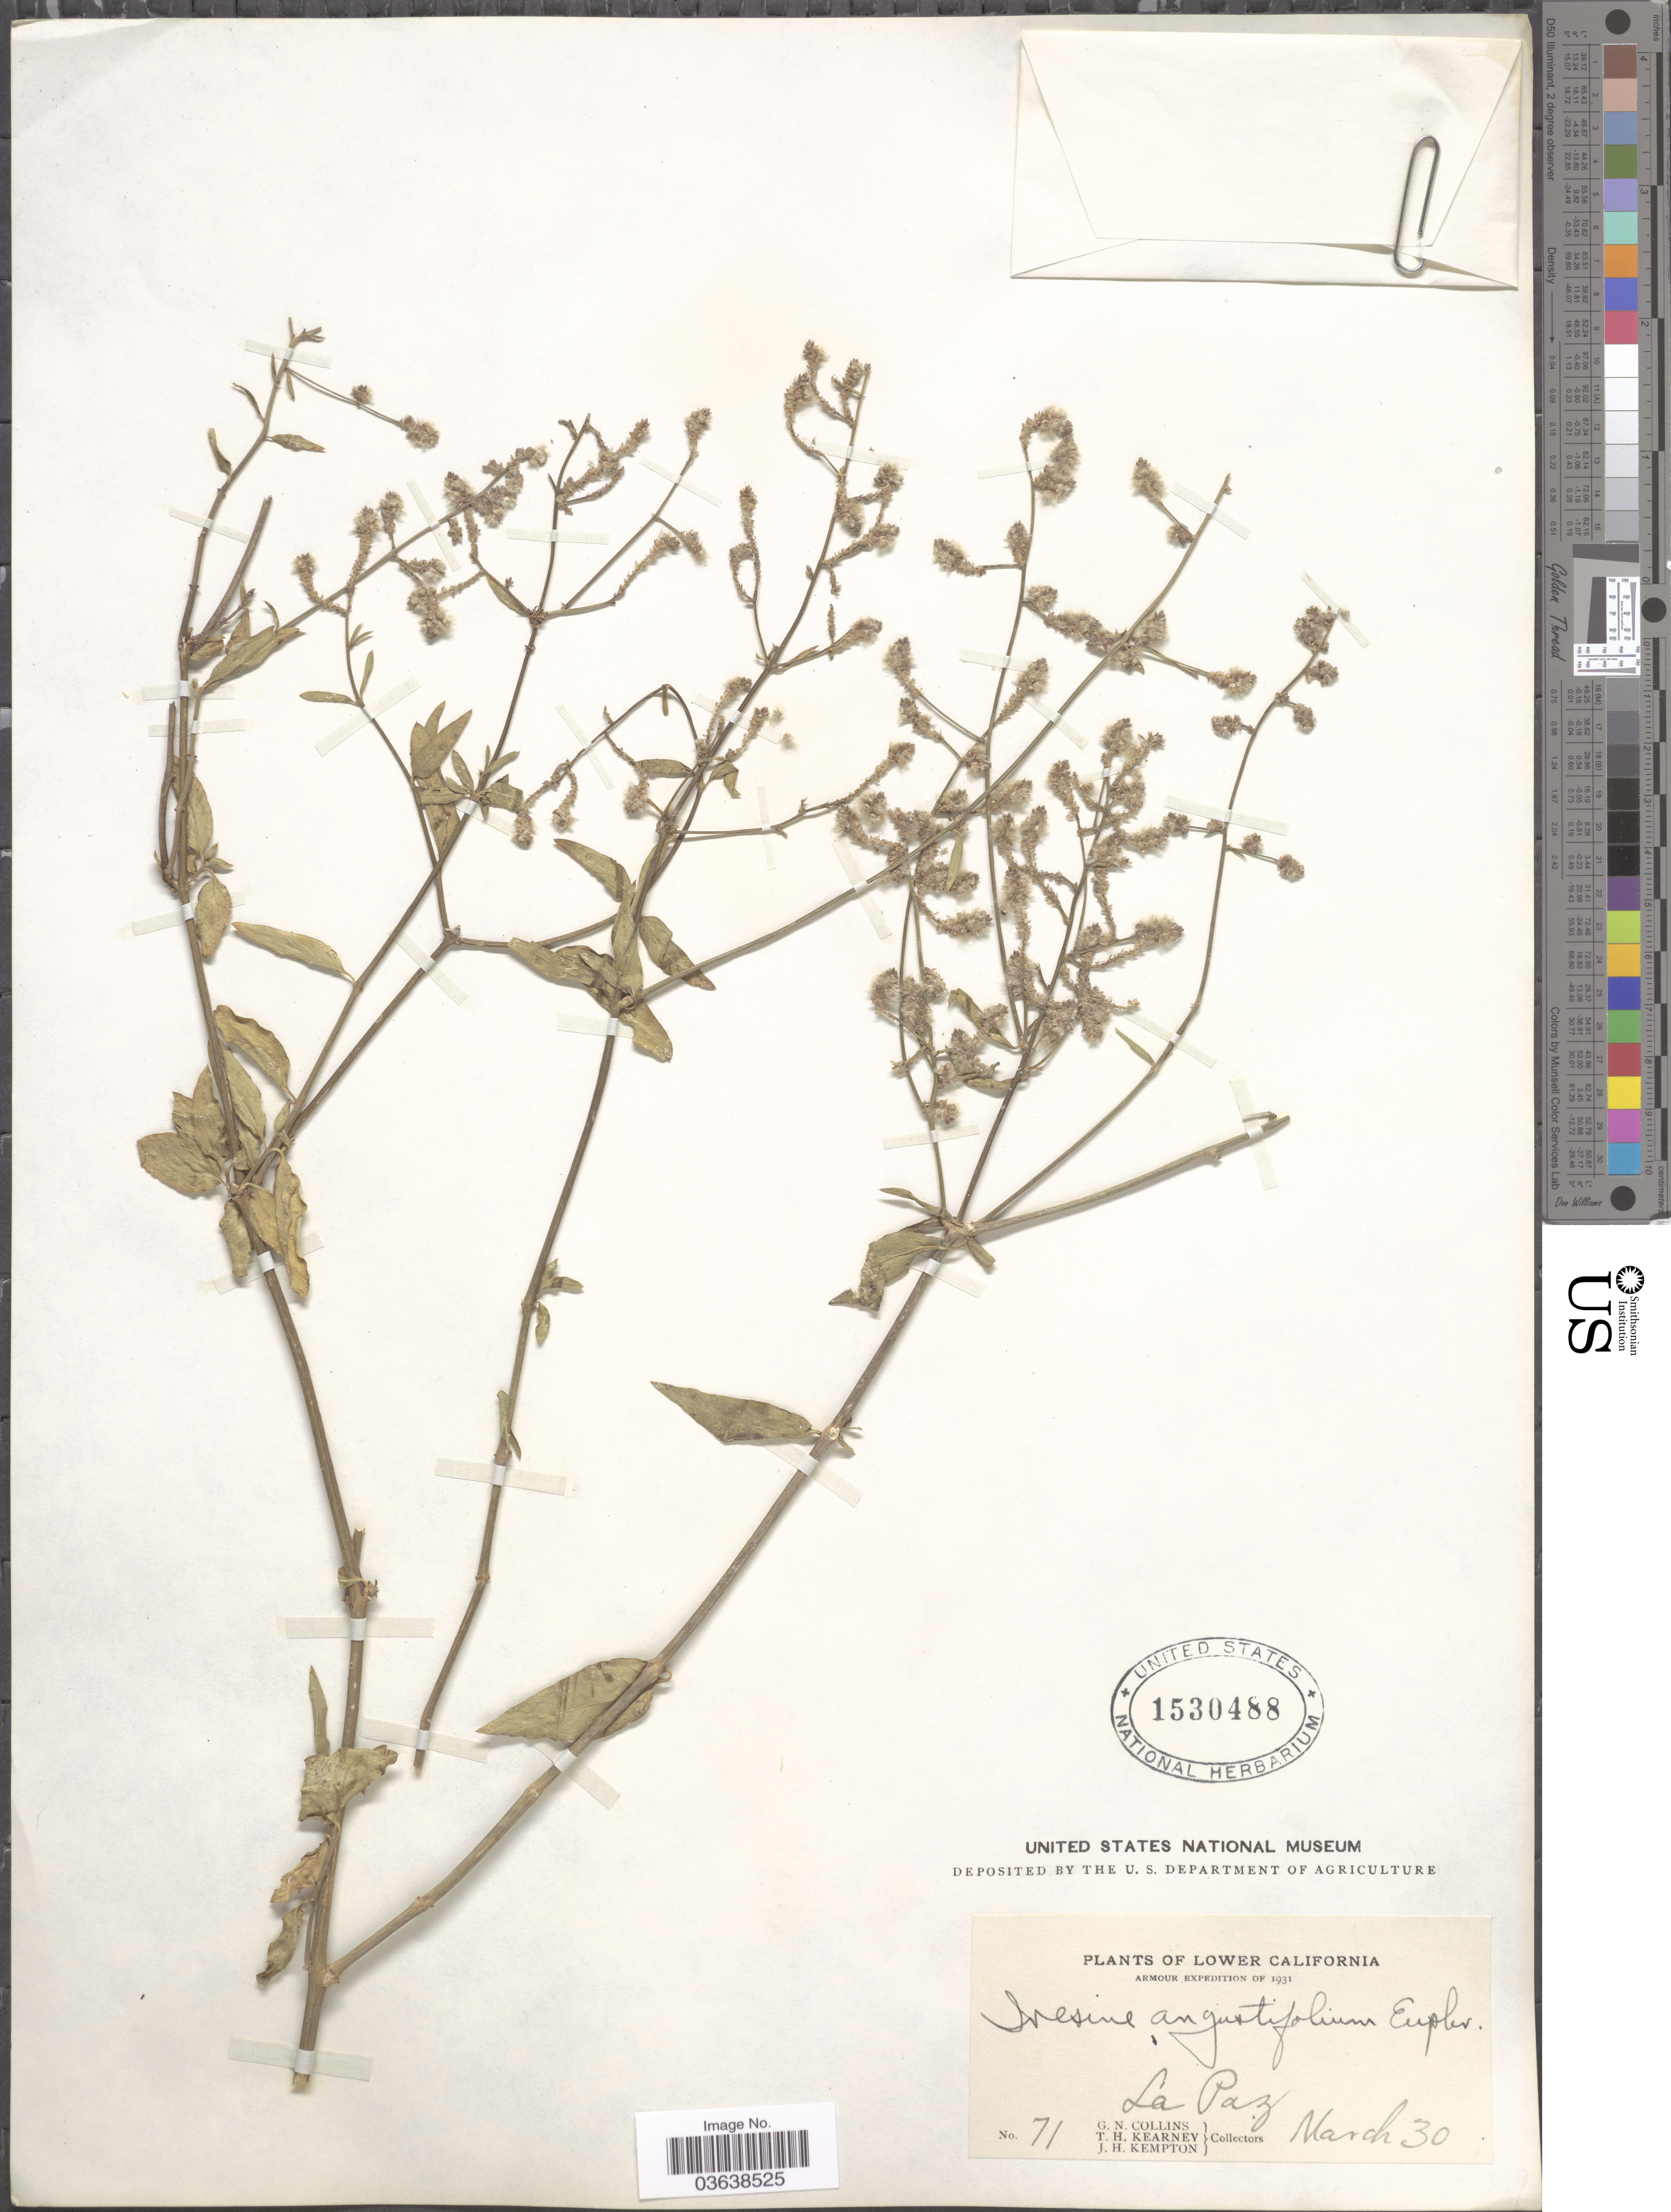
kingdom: Plantae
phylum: Tracheophyta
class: Magnoliopsida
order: Caryophyllales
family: Amaranthaceae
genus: Iresine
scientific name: Iresine angustifolia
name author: Euphrasén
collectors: G. Collins, T. H. Kearney & J. H. Kempton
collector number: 71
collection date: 1931-03-30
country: Mexico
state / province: Baja California Sur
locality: Lower California. La Paz.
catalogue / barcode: US 1530488